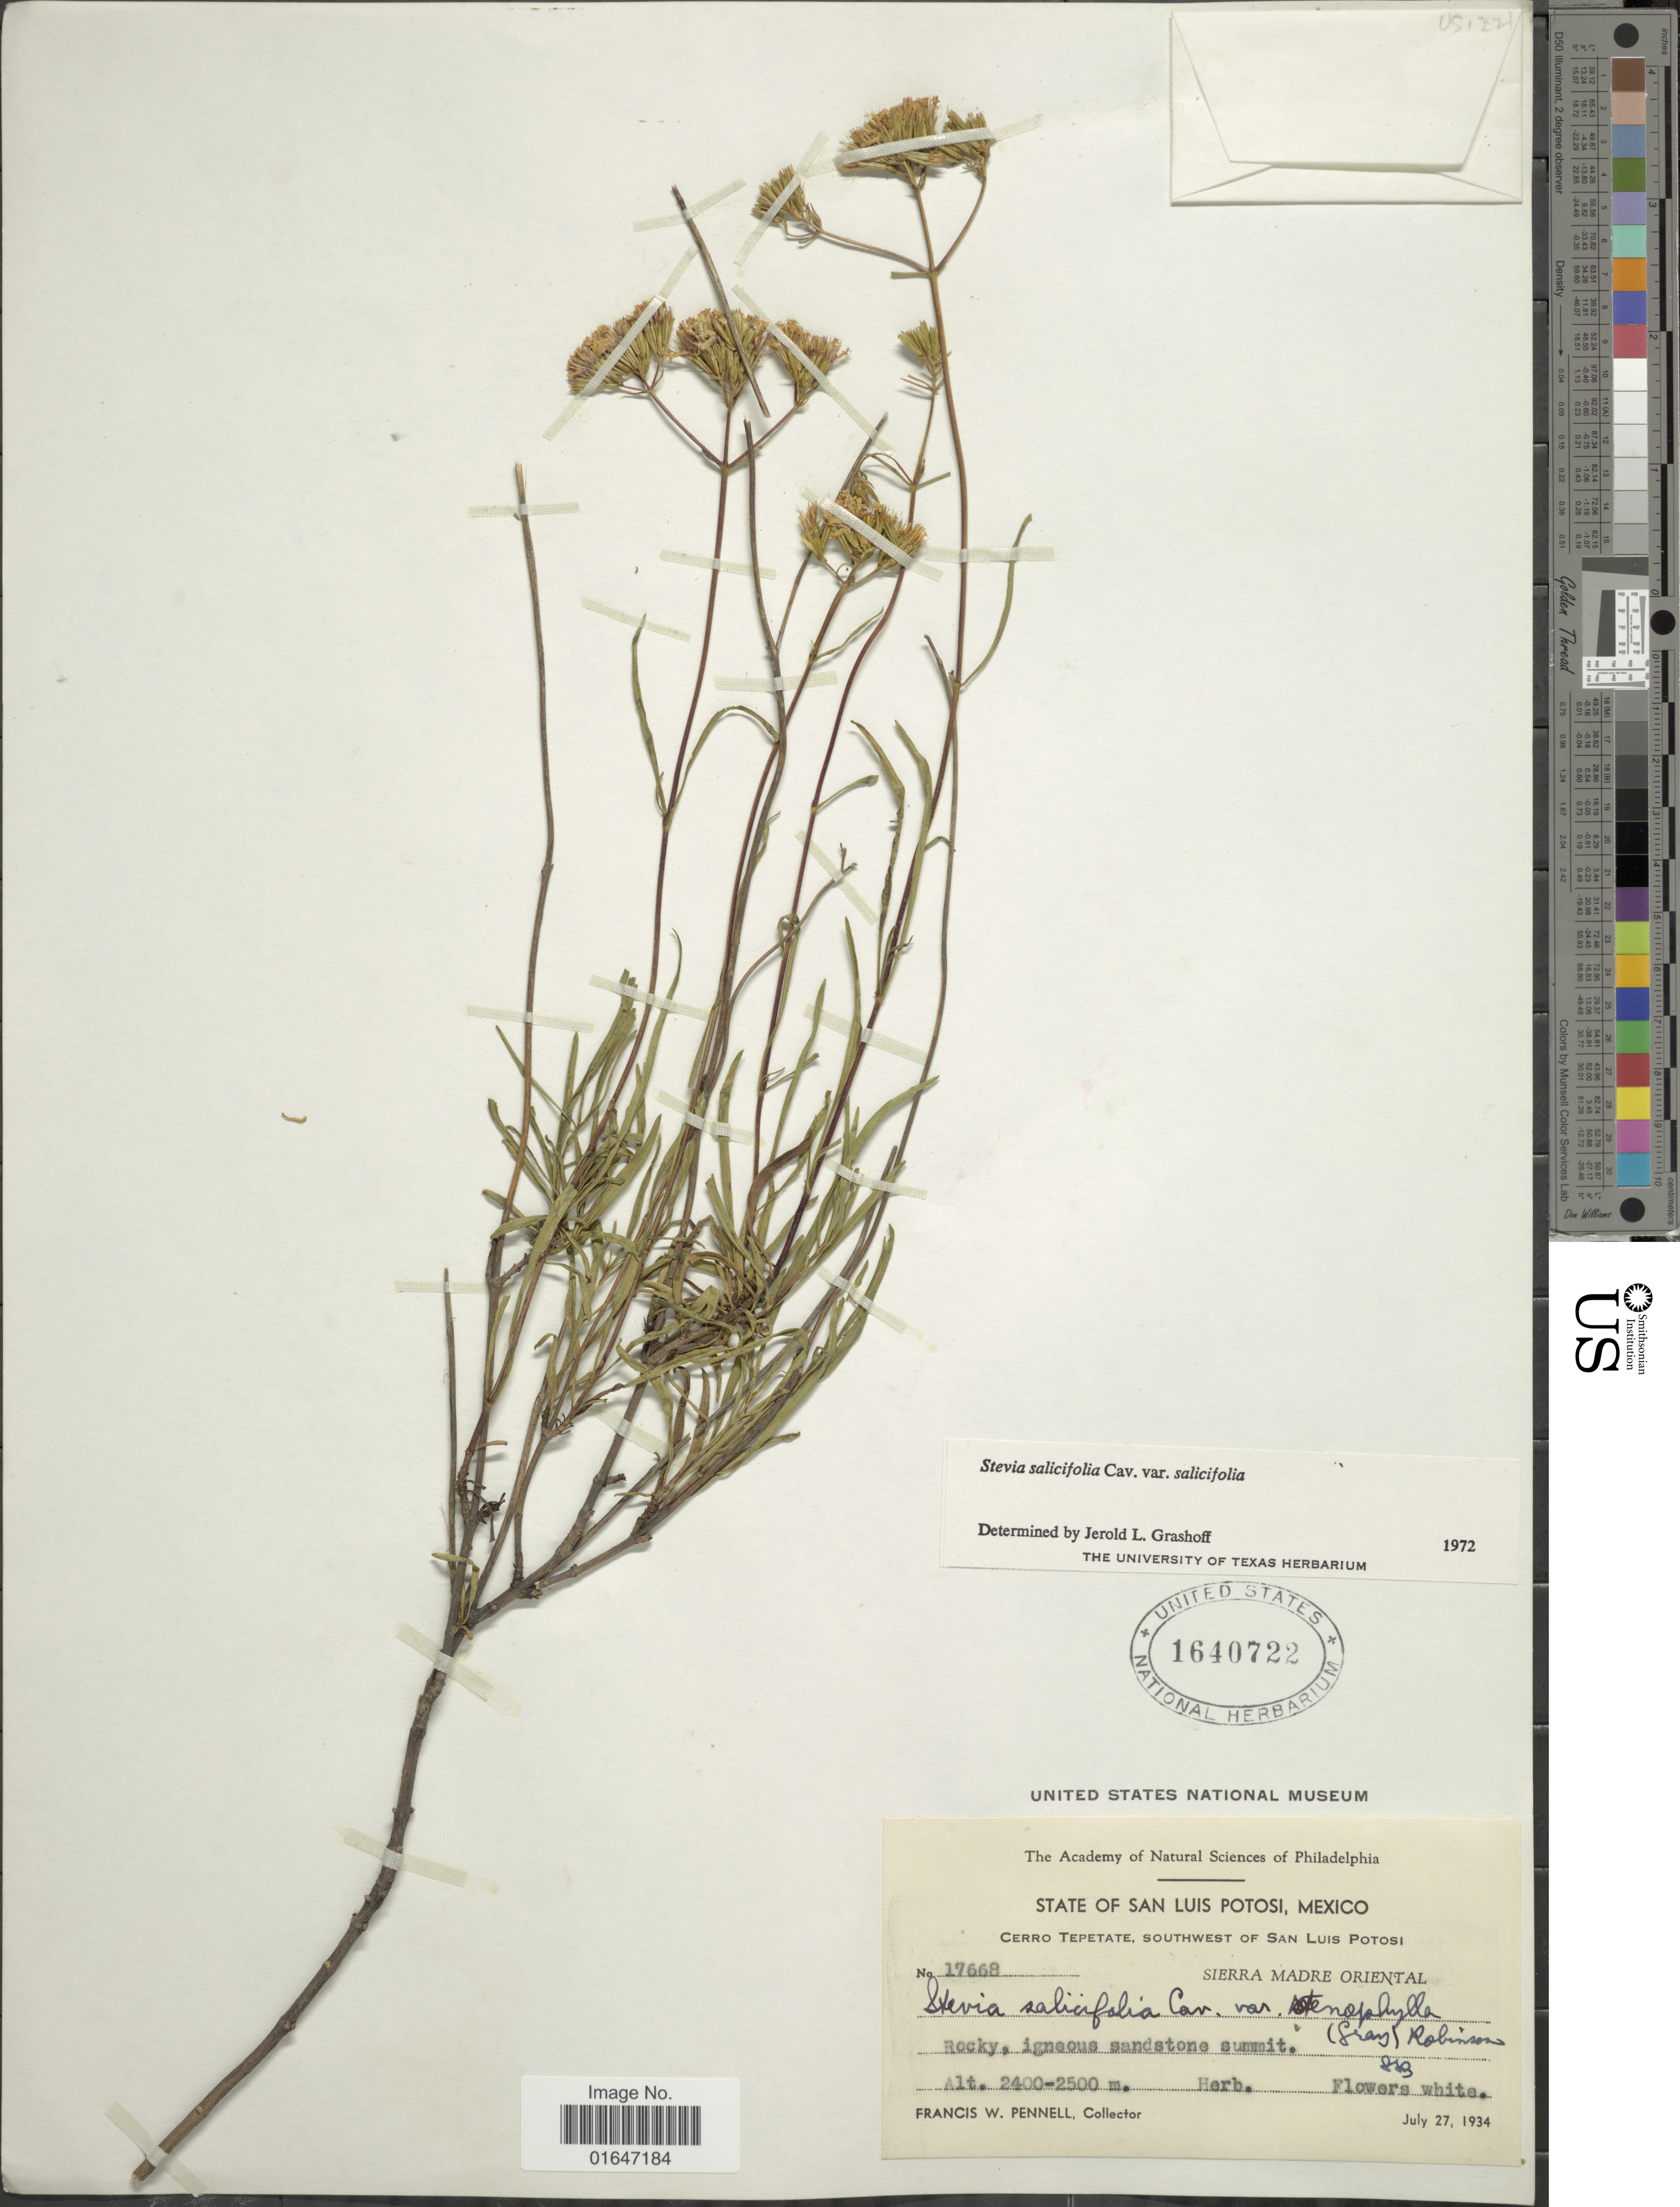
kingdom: Plantae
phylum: Tracheophyta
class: Magnoliopsida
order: Asterales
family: Asteraceae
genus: Stevia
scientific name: Stevia salicifolia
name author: Cav.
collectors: F. W. Pennell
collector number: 17668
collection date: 1934-07-27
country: Mexico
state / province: San Luis Potosí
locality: Cerro Tepetate, southwest of San Luis Potosi, Sierra Madre oriental.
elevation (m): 2400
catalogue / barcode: US 1640722